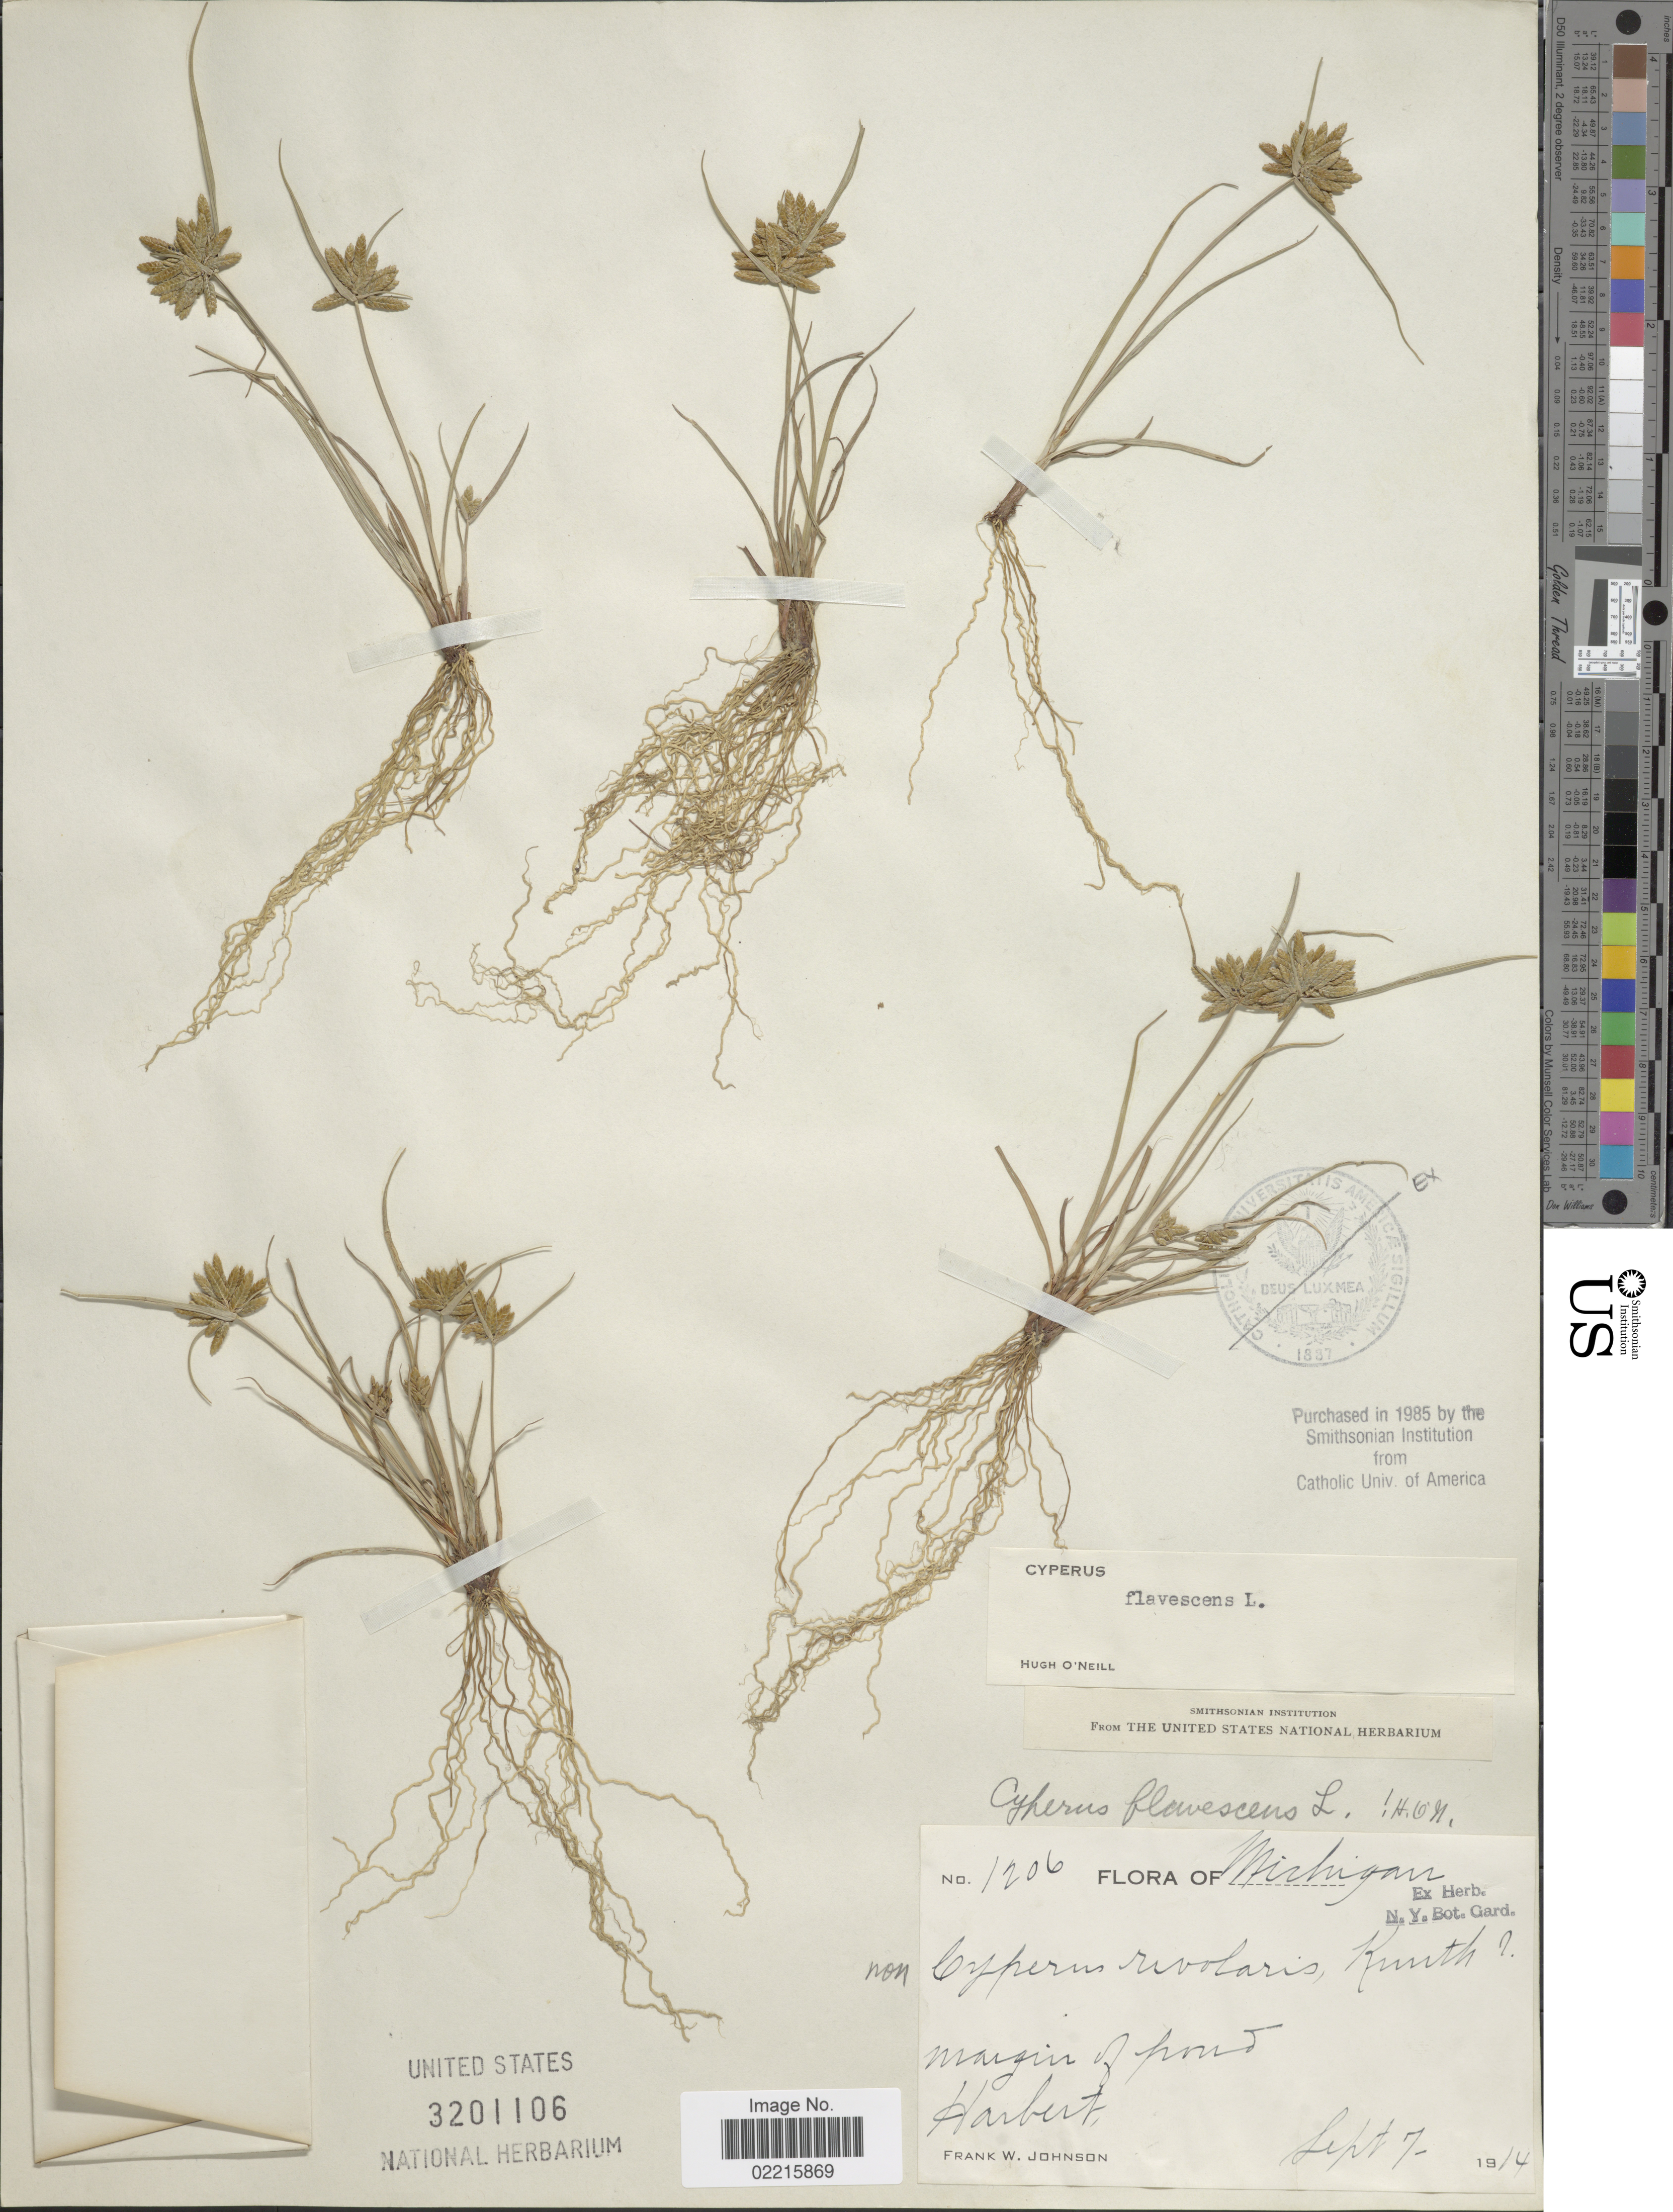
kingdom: Plantae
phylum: Tracheophyta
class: Liliopsida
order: Poales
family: Cyperaceae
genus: Cyperus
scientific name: Cyperus flavescens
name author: L.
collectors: F. W. Johnson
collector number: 1206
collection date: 1914-09-07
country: United States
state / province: Michigan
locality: Margin of pond, Harbert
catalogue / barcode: US 3201106